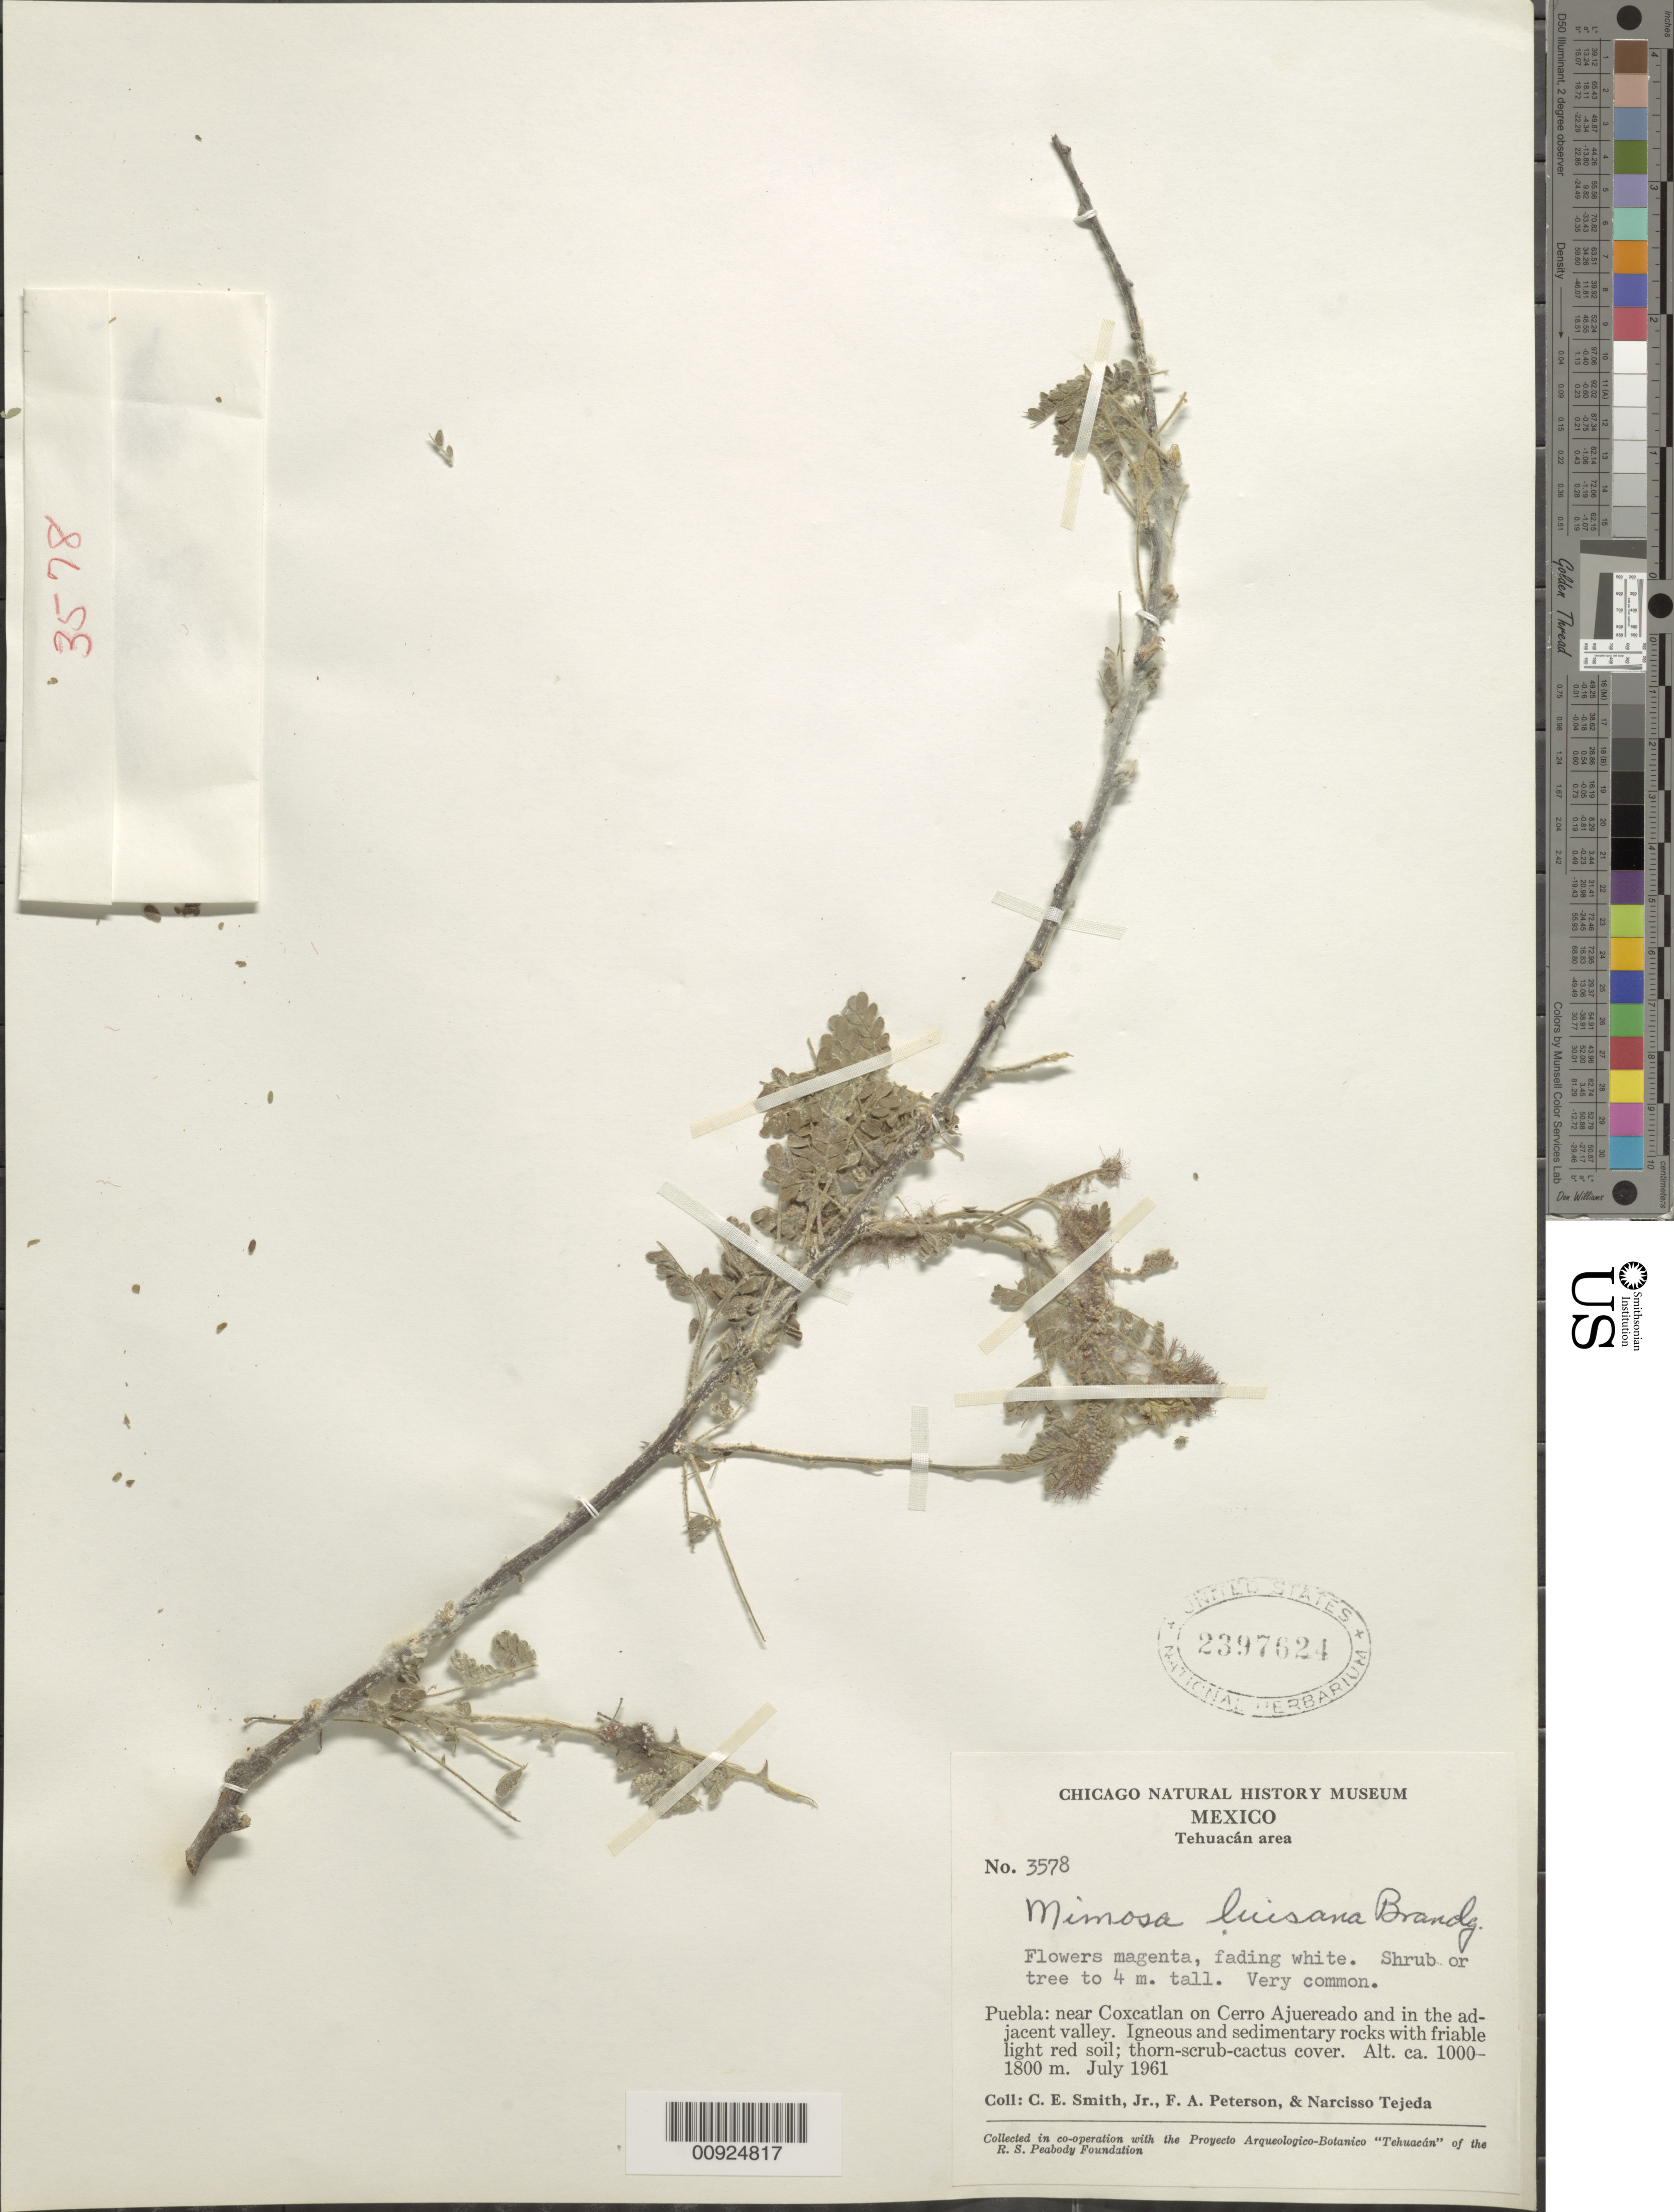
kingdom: Plantae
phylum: Tracheophyta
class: Magnoliopsida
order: Fabales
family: Fabaceae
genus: Mimosa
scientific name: Mimosa luisana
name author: Brandegee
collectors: C. E. Smith Jr., F. A. Peterson & N. Tejeda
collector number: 3578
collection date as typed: Jul 1961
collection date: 1961-07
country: Mexico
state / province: Puebla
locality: Puebla: near Coxcatlan on Cerro ajuereado and in the adjacent valley.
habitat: Igneous and sedimentary rocks with friable light red soil; thorn-scrub-cactus cover.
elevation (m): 1800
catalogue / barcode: US 2397624